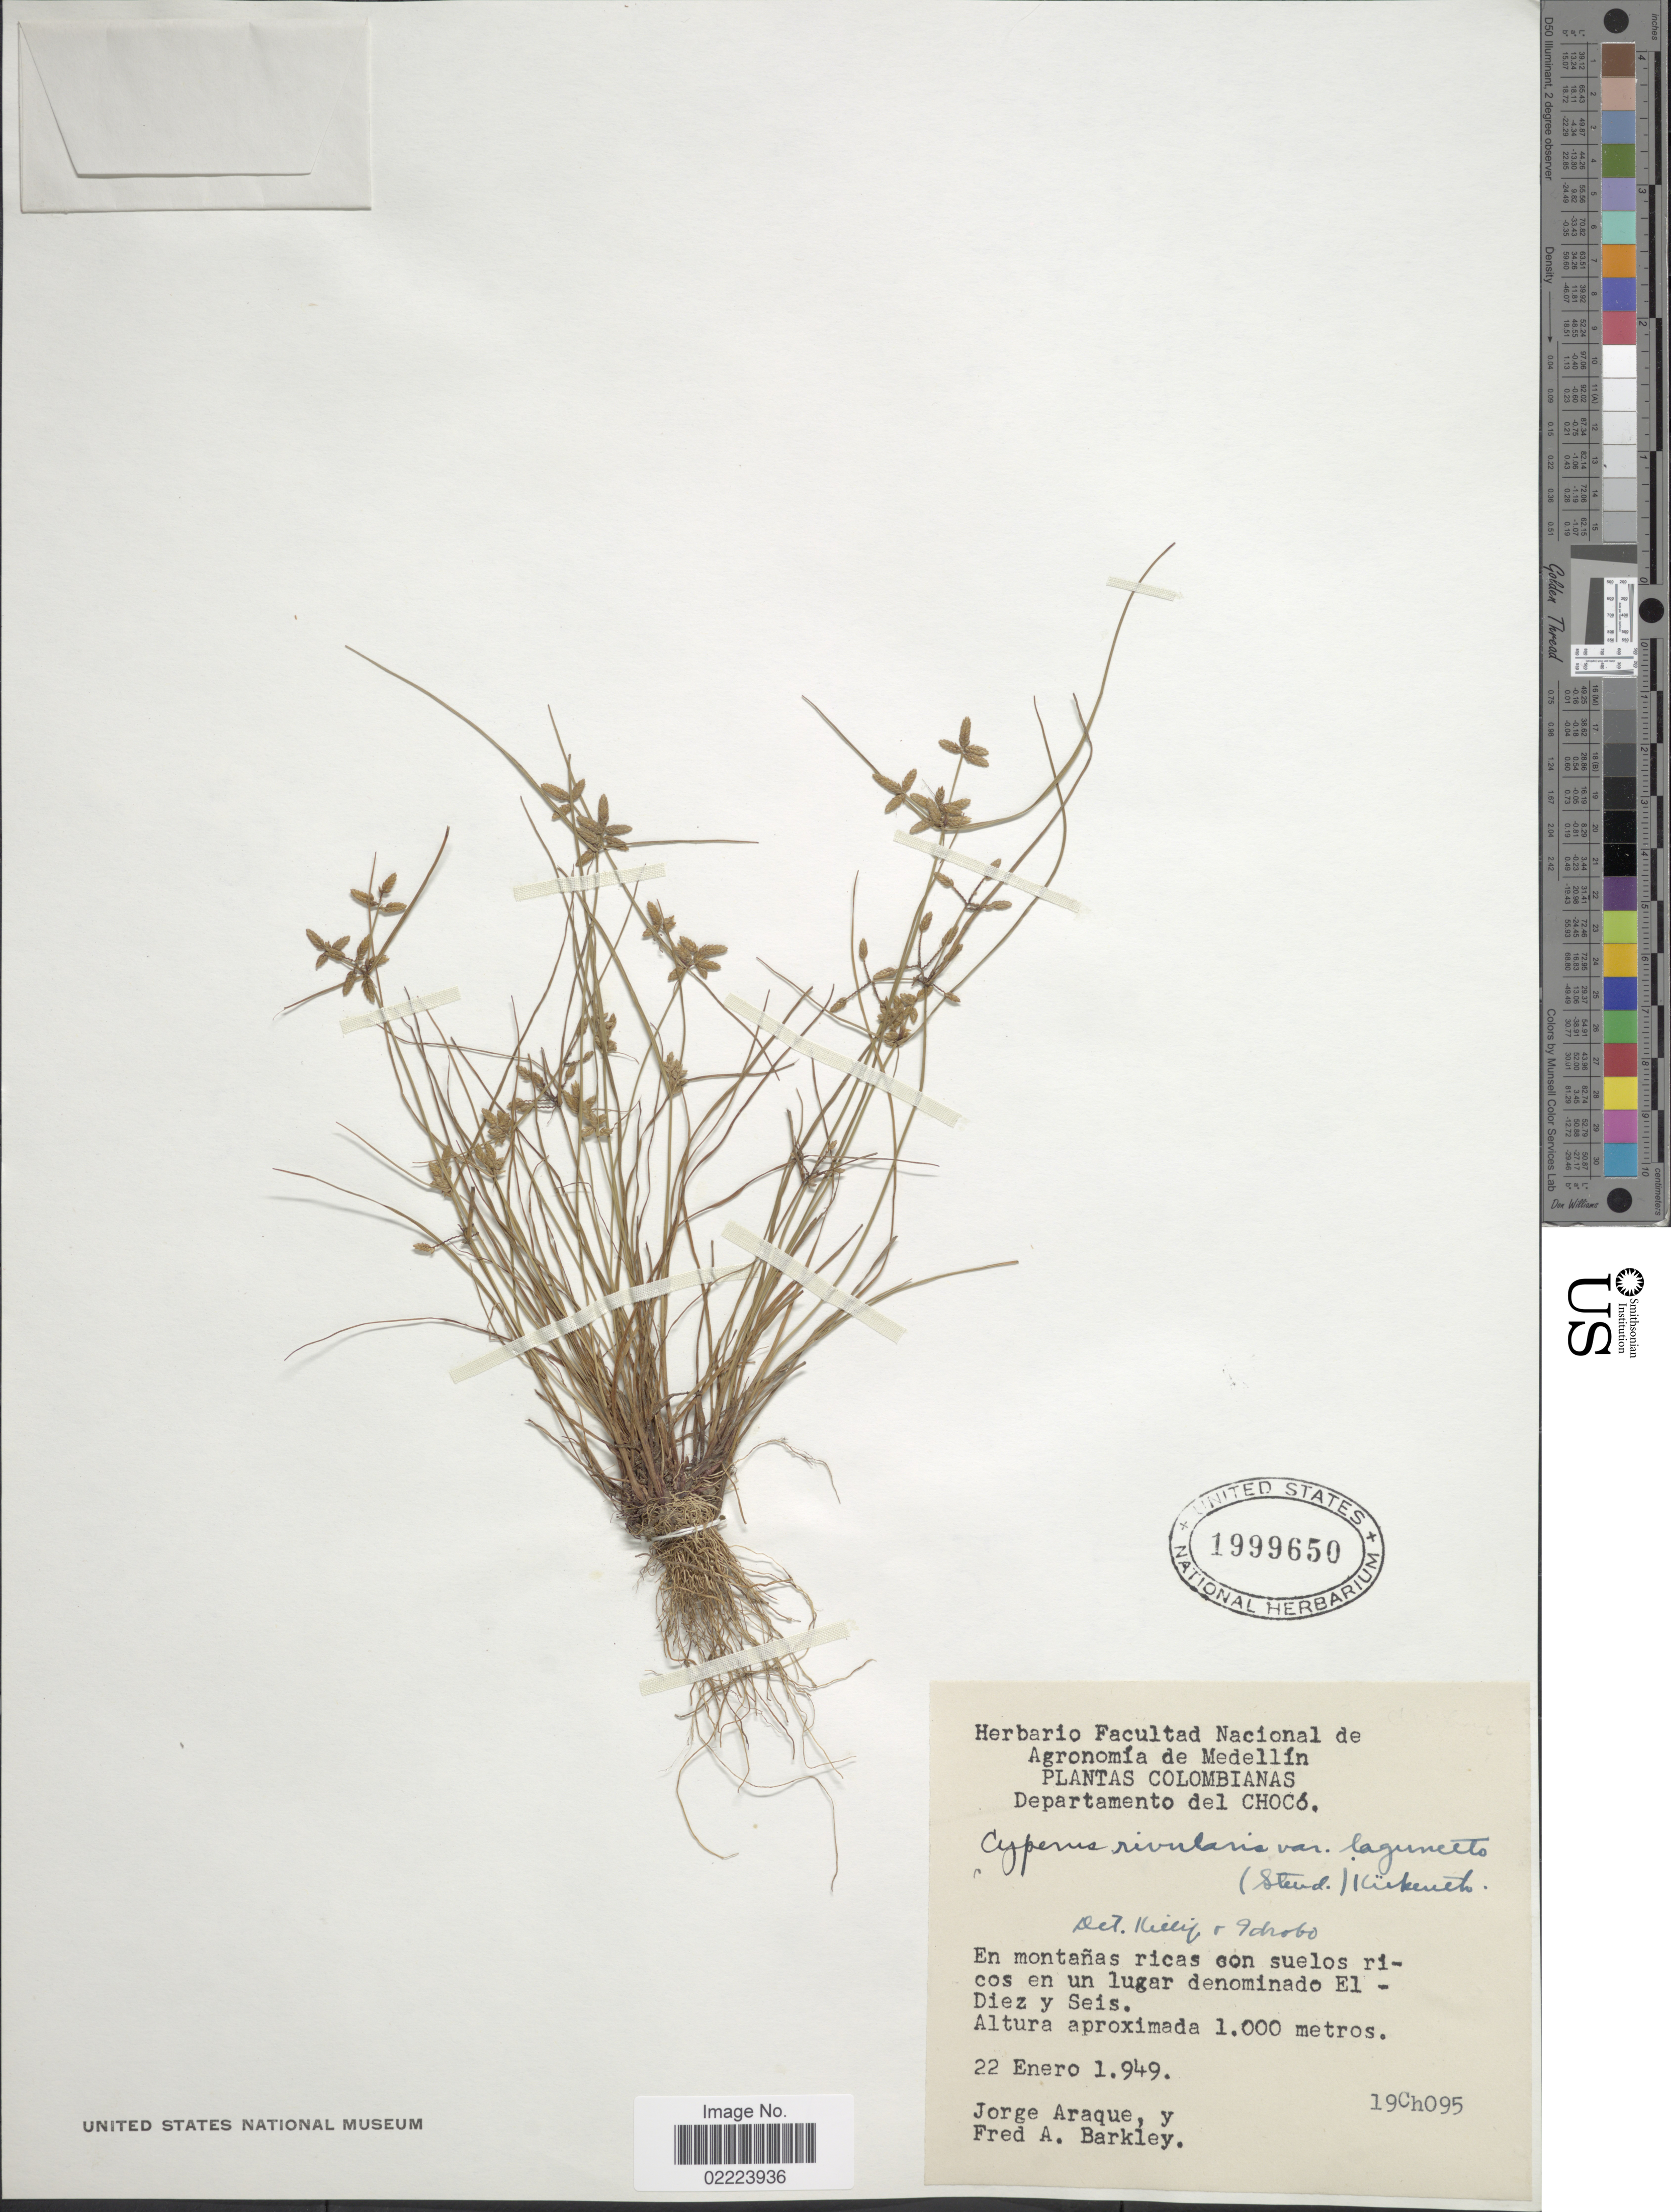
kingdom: Plantae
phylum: Tracheophyta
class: Liliopsida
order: Poales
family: Cyperaceae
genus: Cyperus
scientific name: Cyperus bipartitus Torr.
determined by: Strong, Mark T., (BOT), Smithsonian Institution - National Museum of Natural History (UNITED STATES)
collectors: J. A. Molina & F. A. Barkley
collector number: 19Ch095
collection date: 1949-01-22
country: Colombia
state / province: Chocó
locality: Departamento del Choco, En montanas ricas con suelos ricos en un lugar denominado El Diez y Seis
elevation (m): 1000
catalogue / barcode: US 1999650